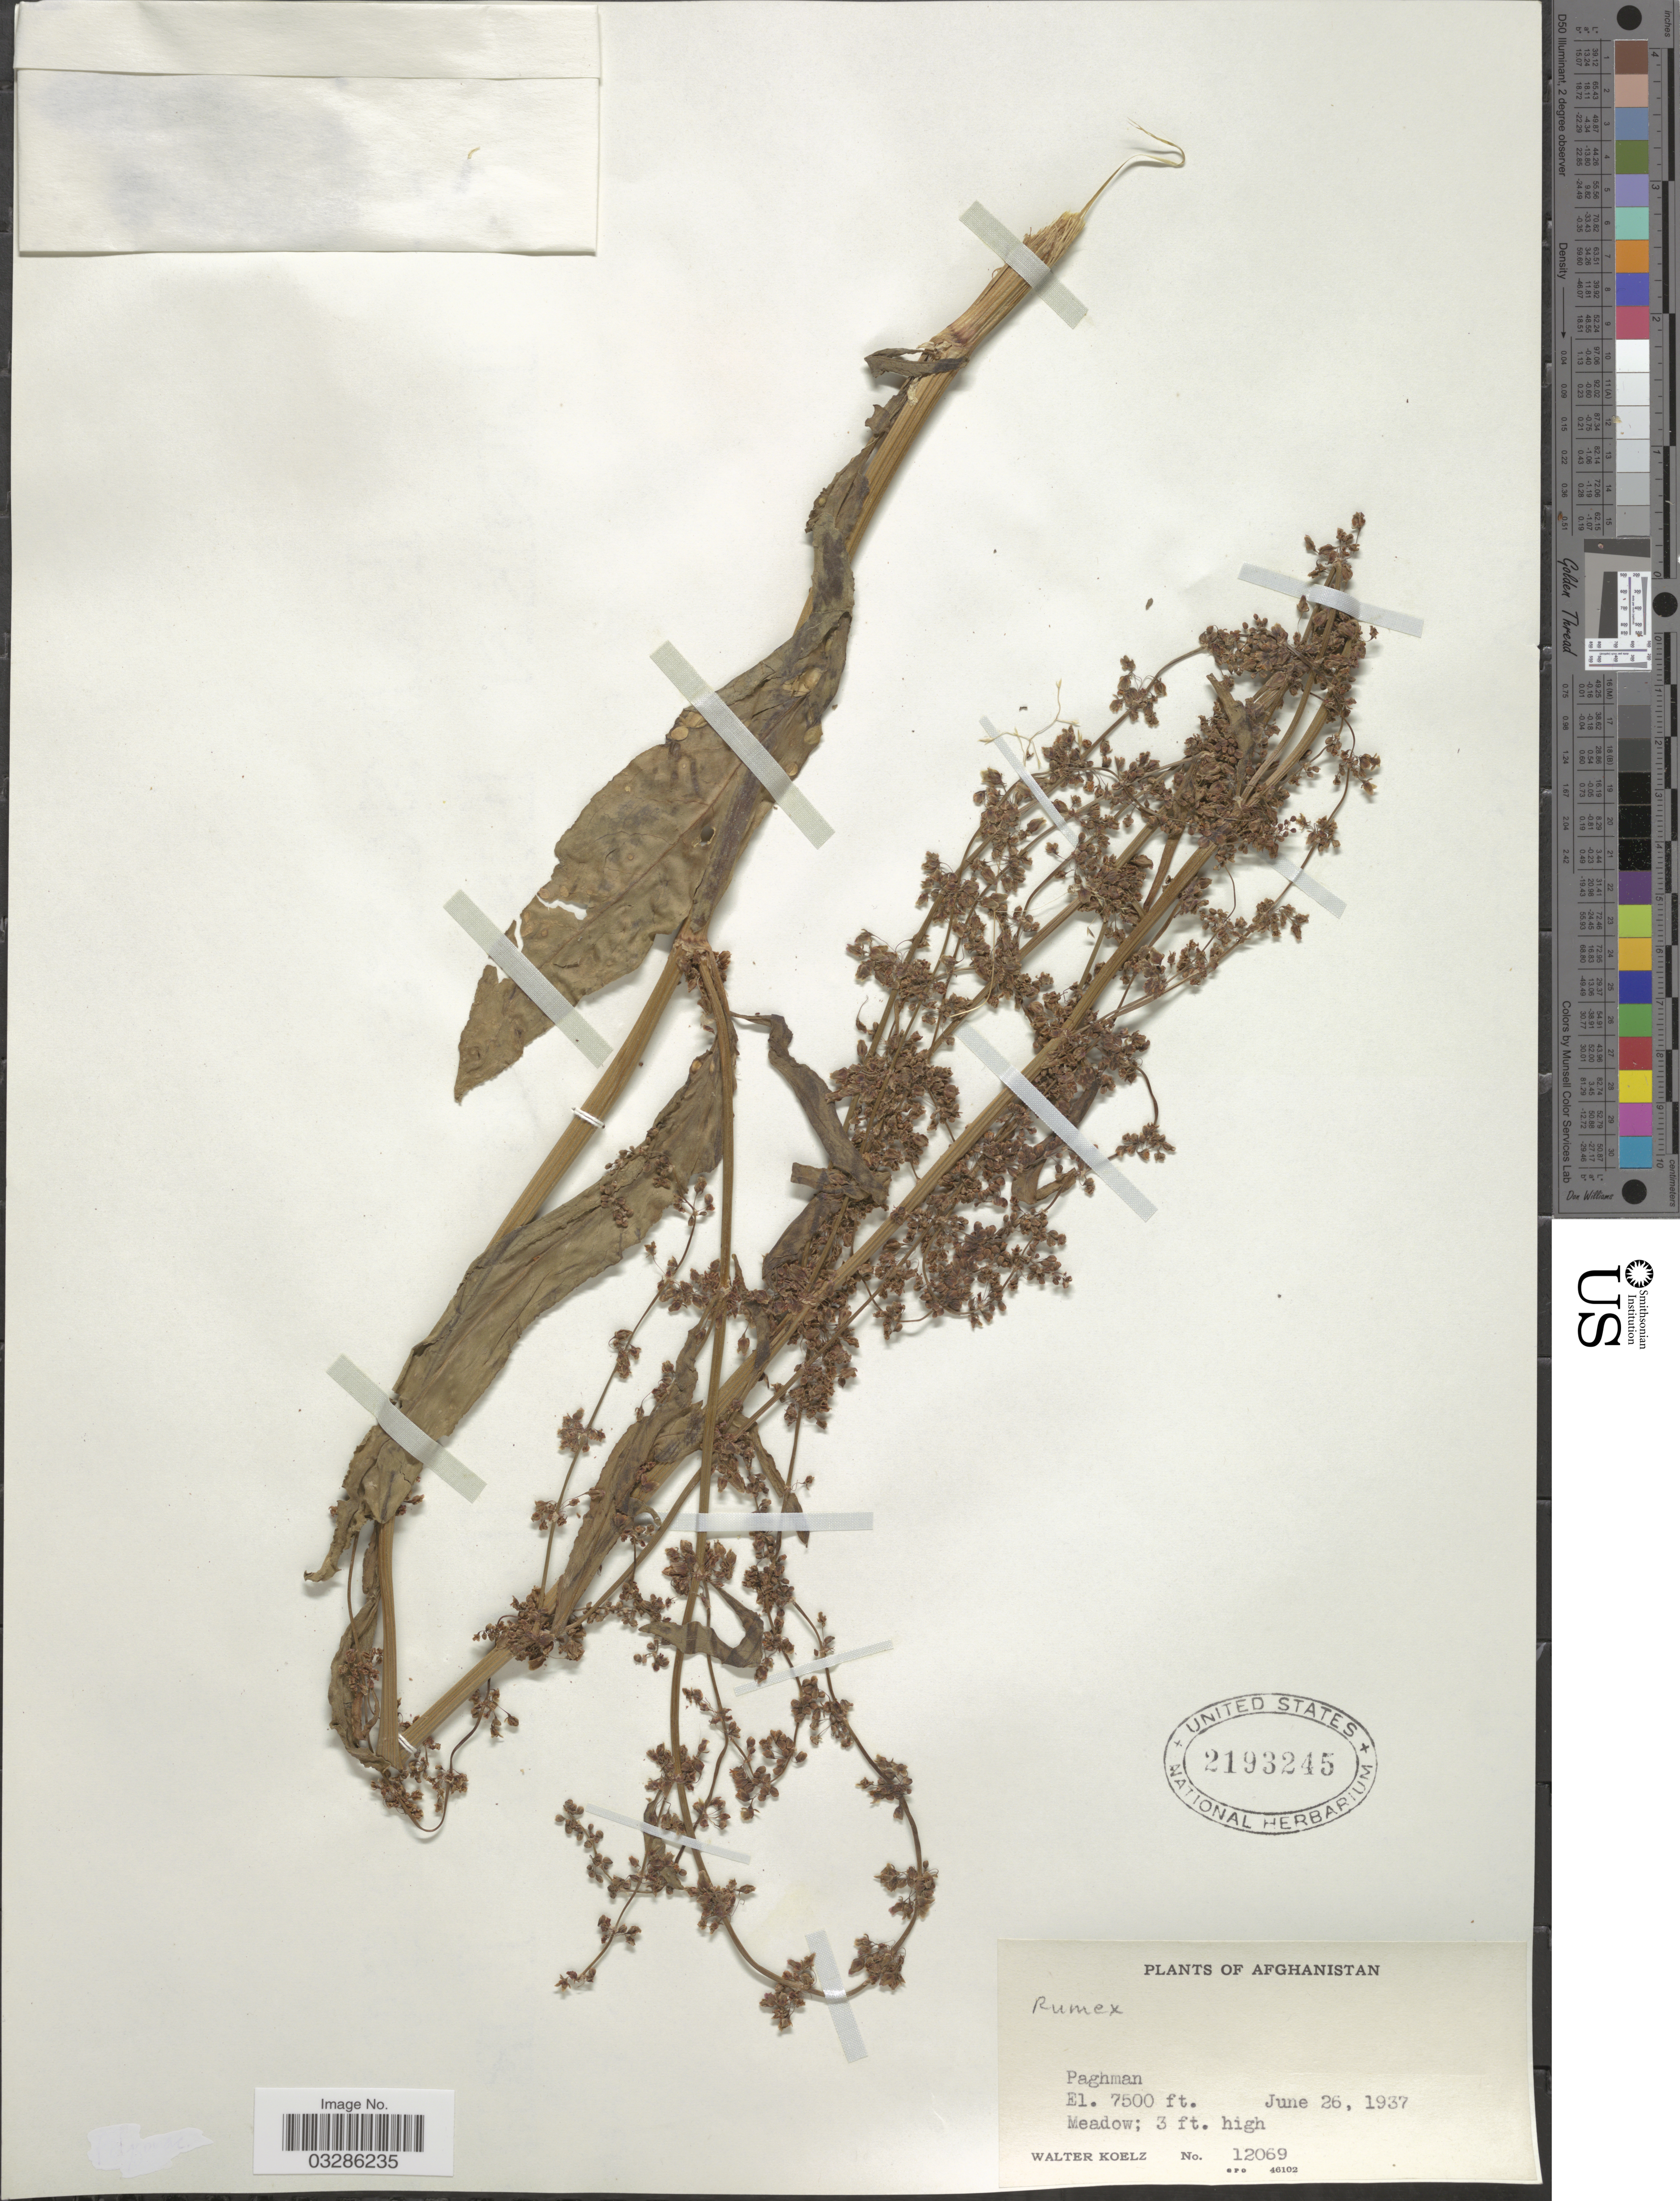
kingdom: Plantae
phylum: Tracheophyta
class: Magnoliopsida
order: Caryophyllales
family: Polygonaceae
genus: Rumex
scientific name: Rumex sp.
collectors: W. N. Koelz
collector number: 12069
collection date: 1937-06-26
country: Afghanistan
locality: Paghman.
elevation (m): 2286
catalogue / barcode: US 2193245